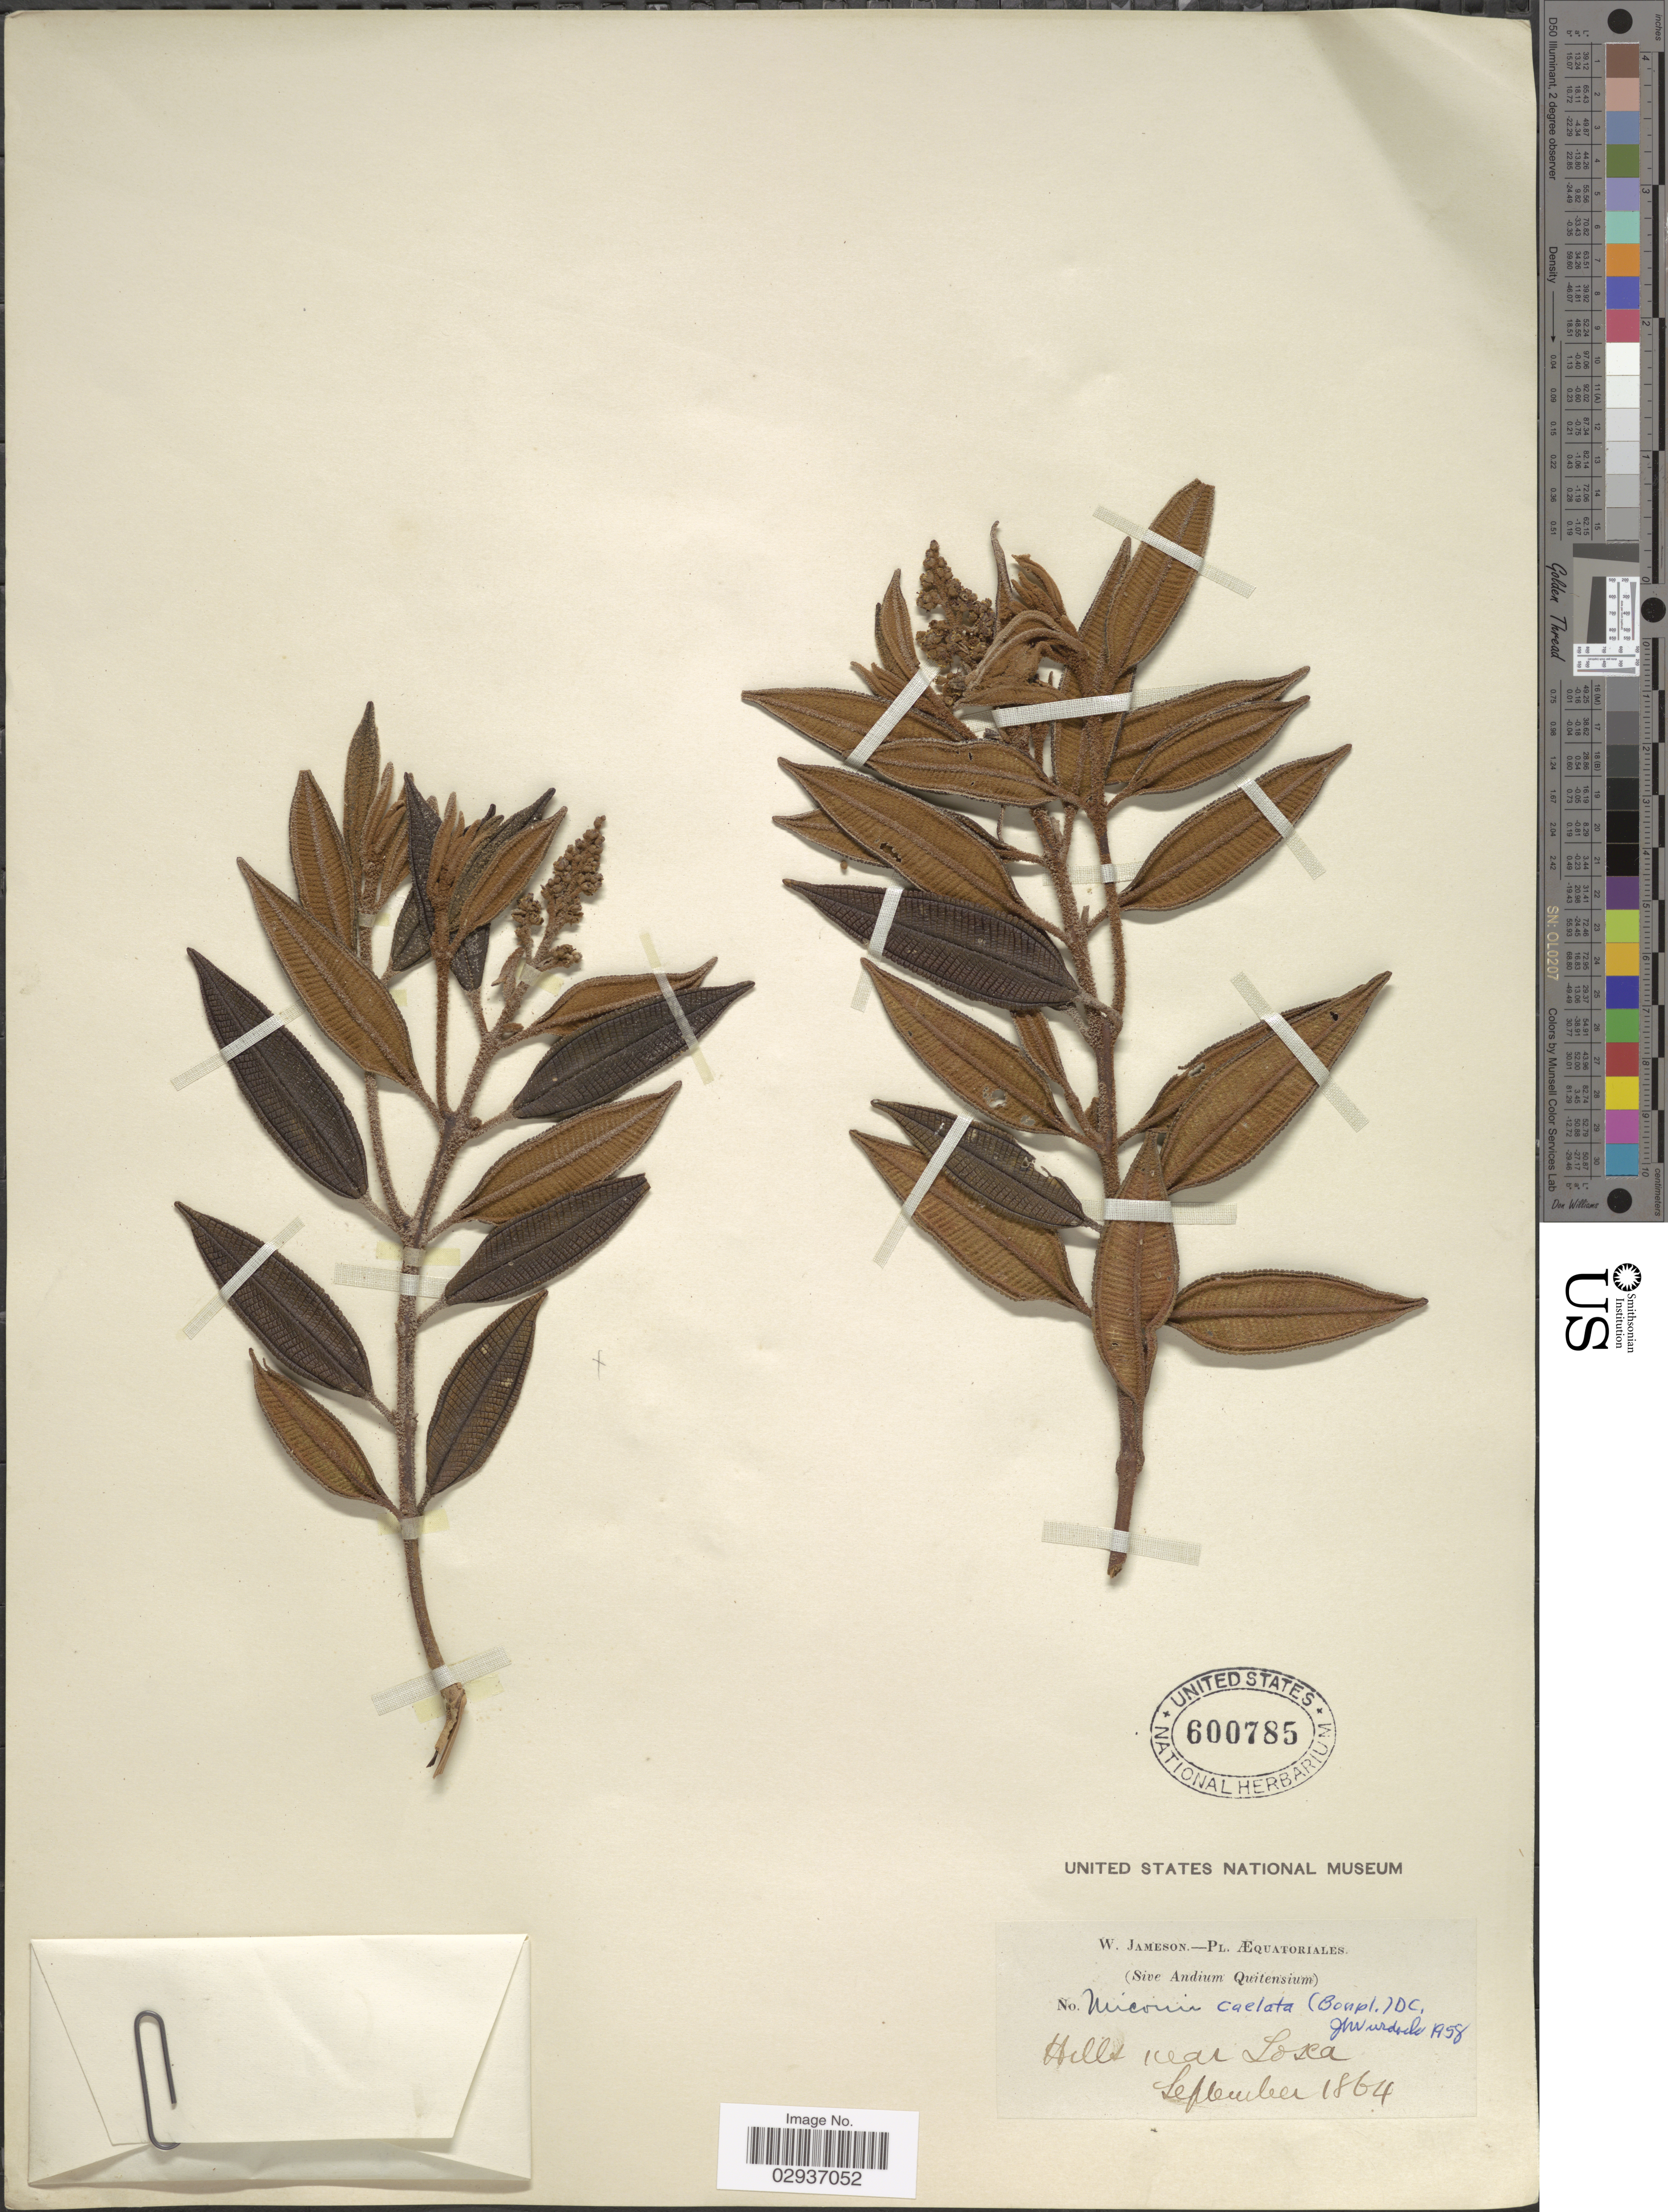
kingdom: Plantae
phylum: Tracheophyta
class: Magnoliopsida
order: Myrtales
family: Melastomataceae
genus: Miconia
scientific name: Miconia caelata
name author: (Bonpl.) DC.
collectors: W. Jameson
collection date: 1864-09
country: Ecuador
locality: Hills near Losca.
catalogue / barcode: US 600785